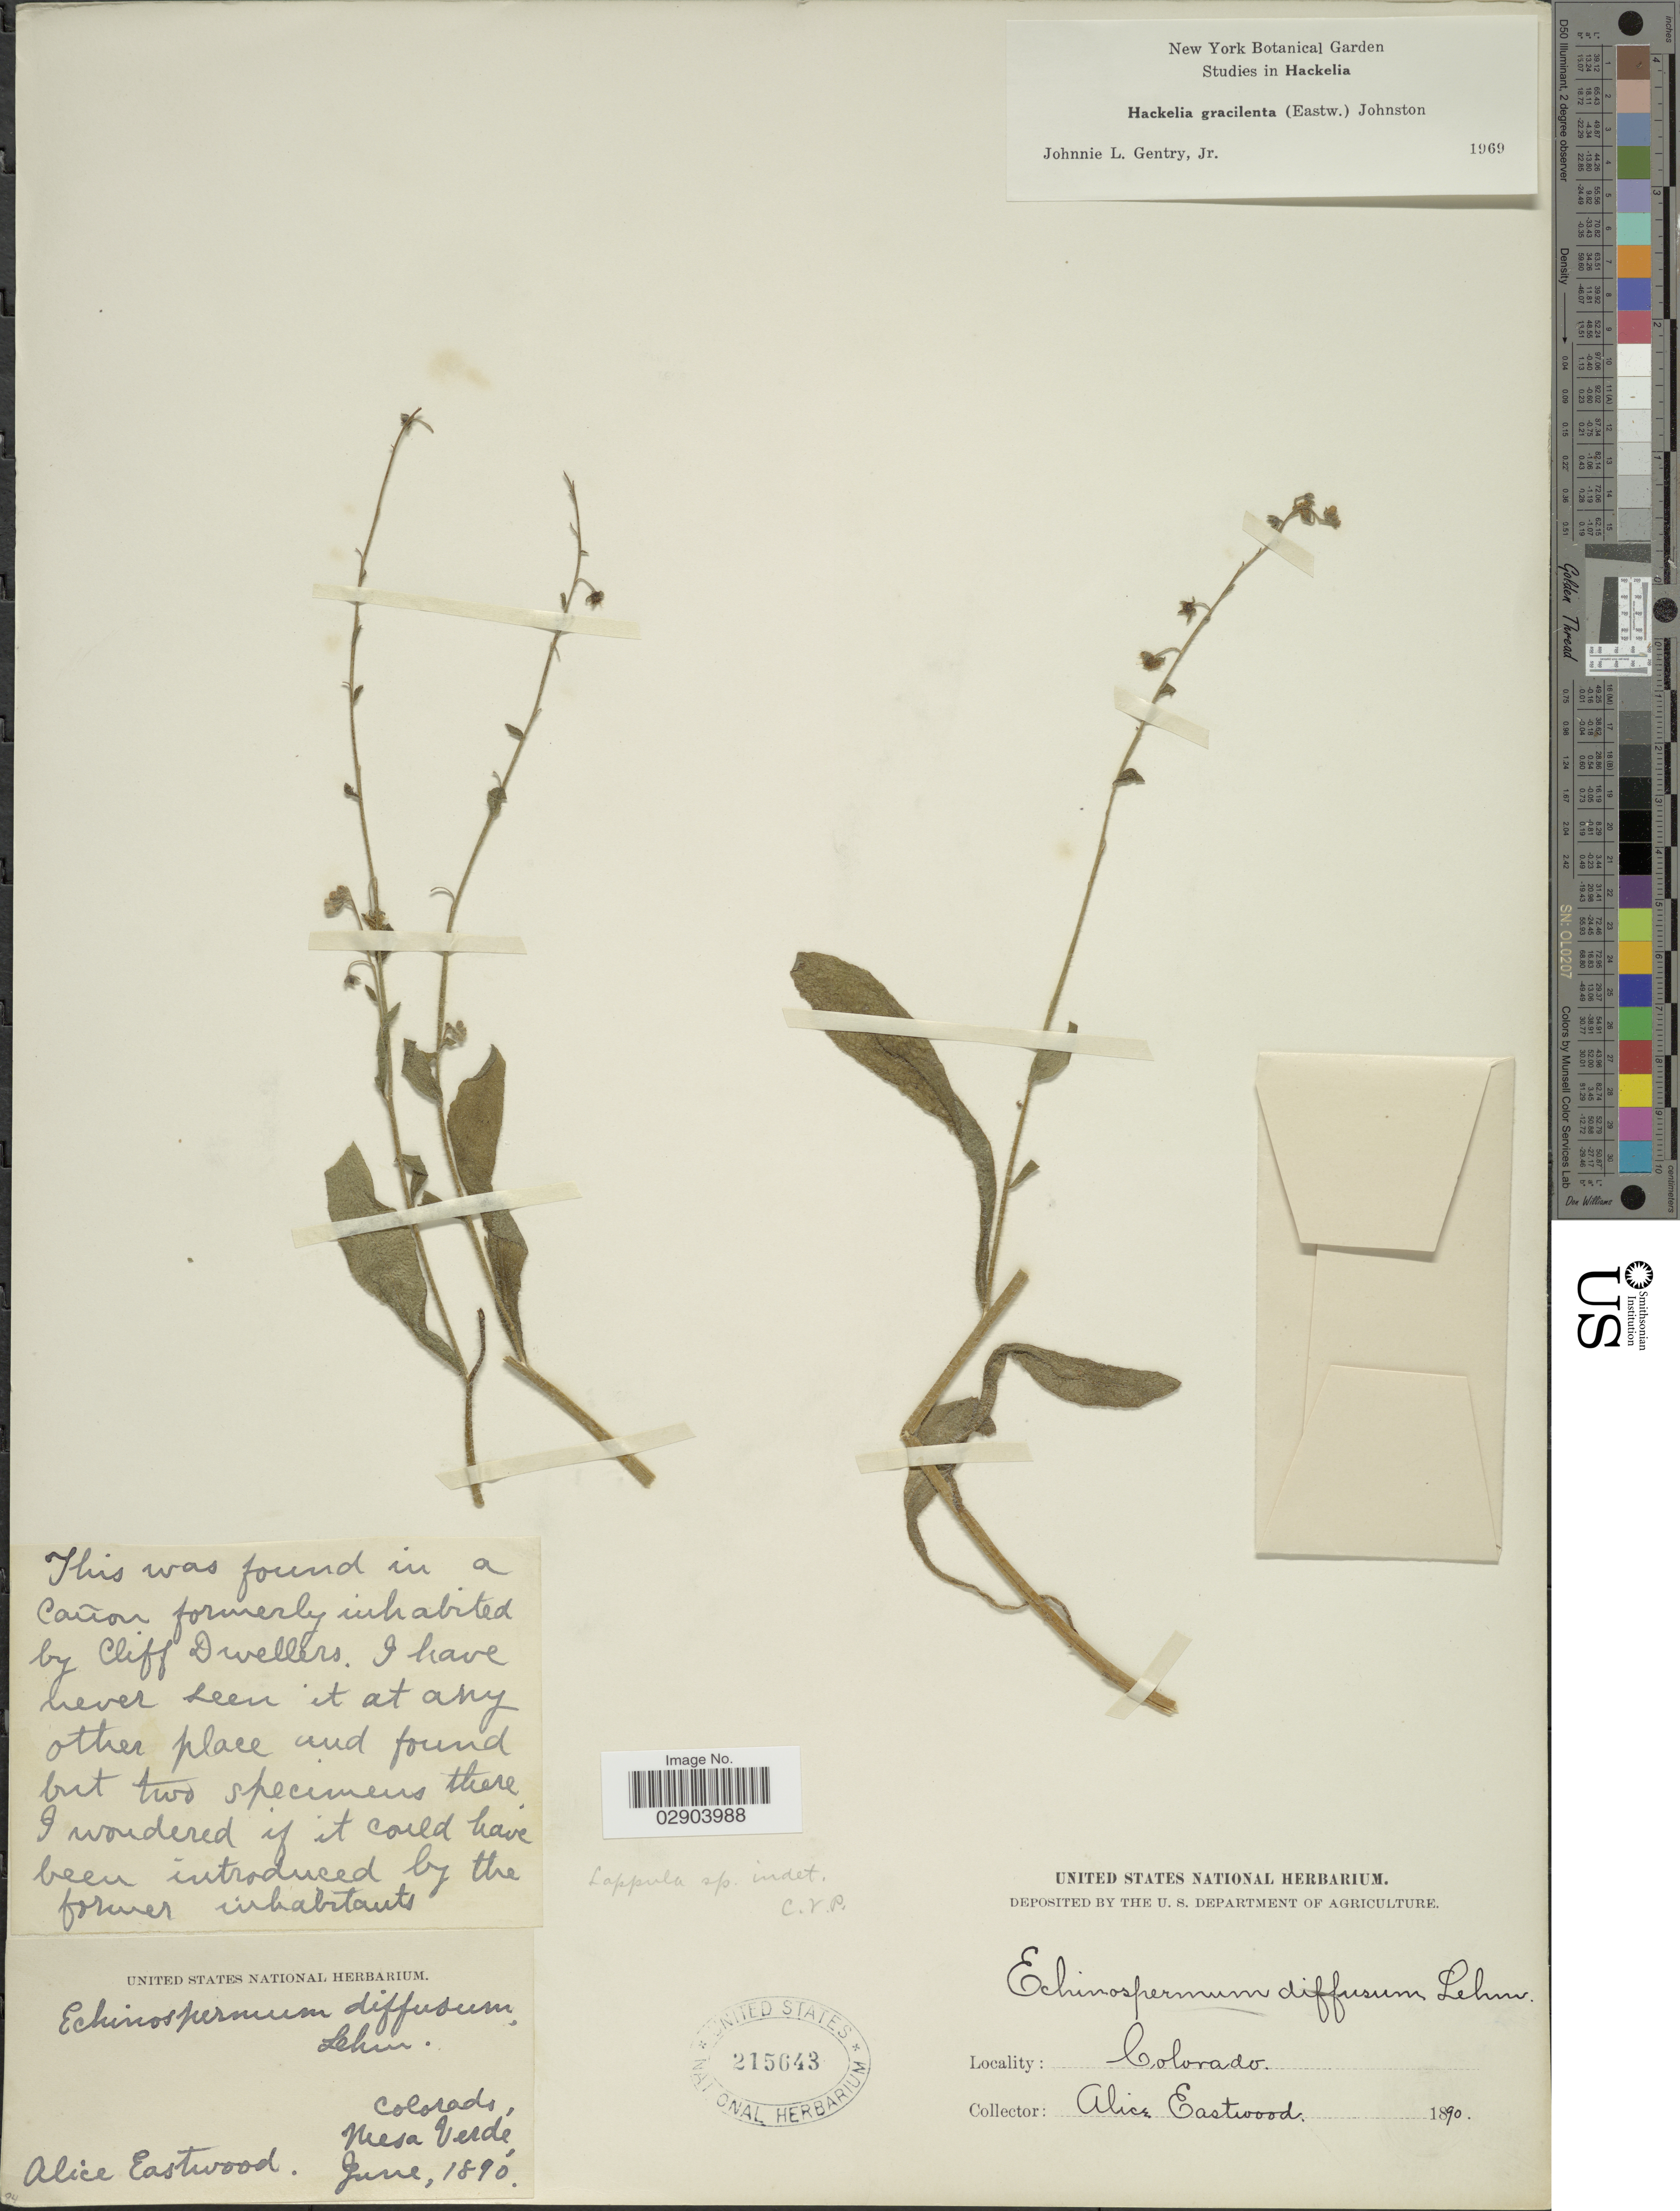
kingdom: Plantae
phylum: Tracheophyta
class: Magnoliopsida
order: Boraginales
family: Boraginaceae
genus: Hackelia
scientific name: Hackelia gracilenta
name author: (Eastw.) I.M. Johnst.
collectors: A. Eastwood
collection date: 1890-06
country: United States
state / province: Colorado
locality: Mesa Verde.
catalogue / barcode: US 215643